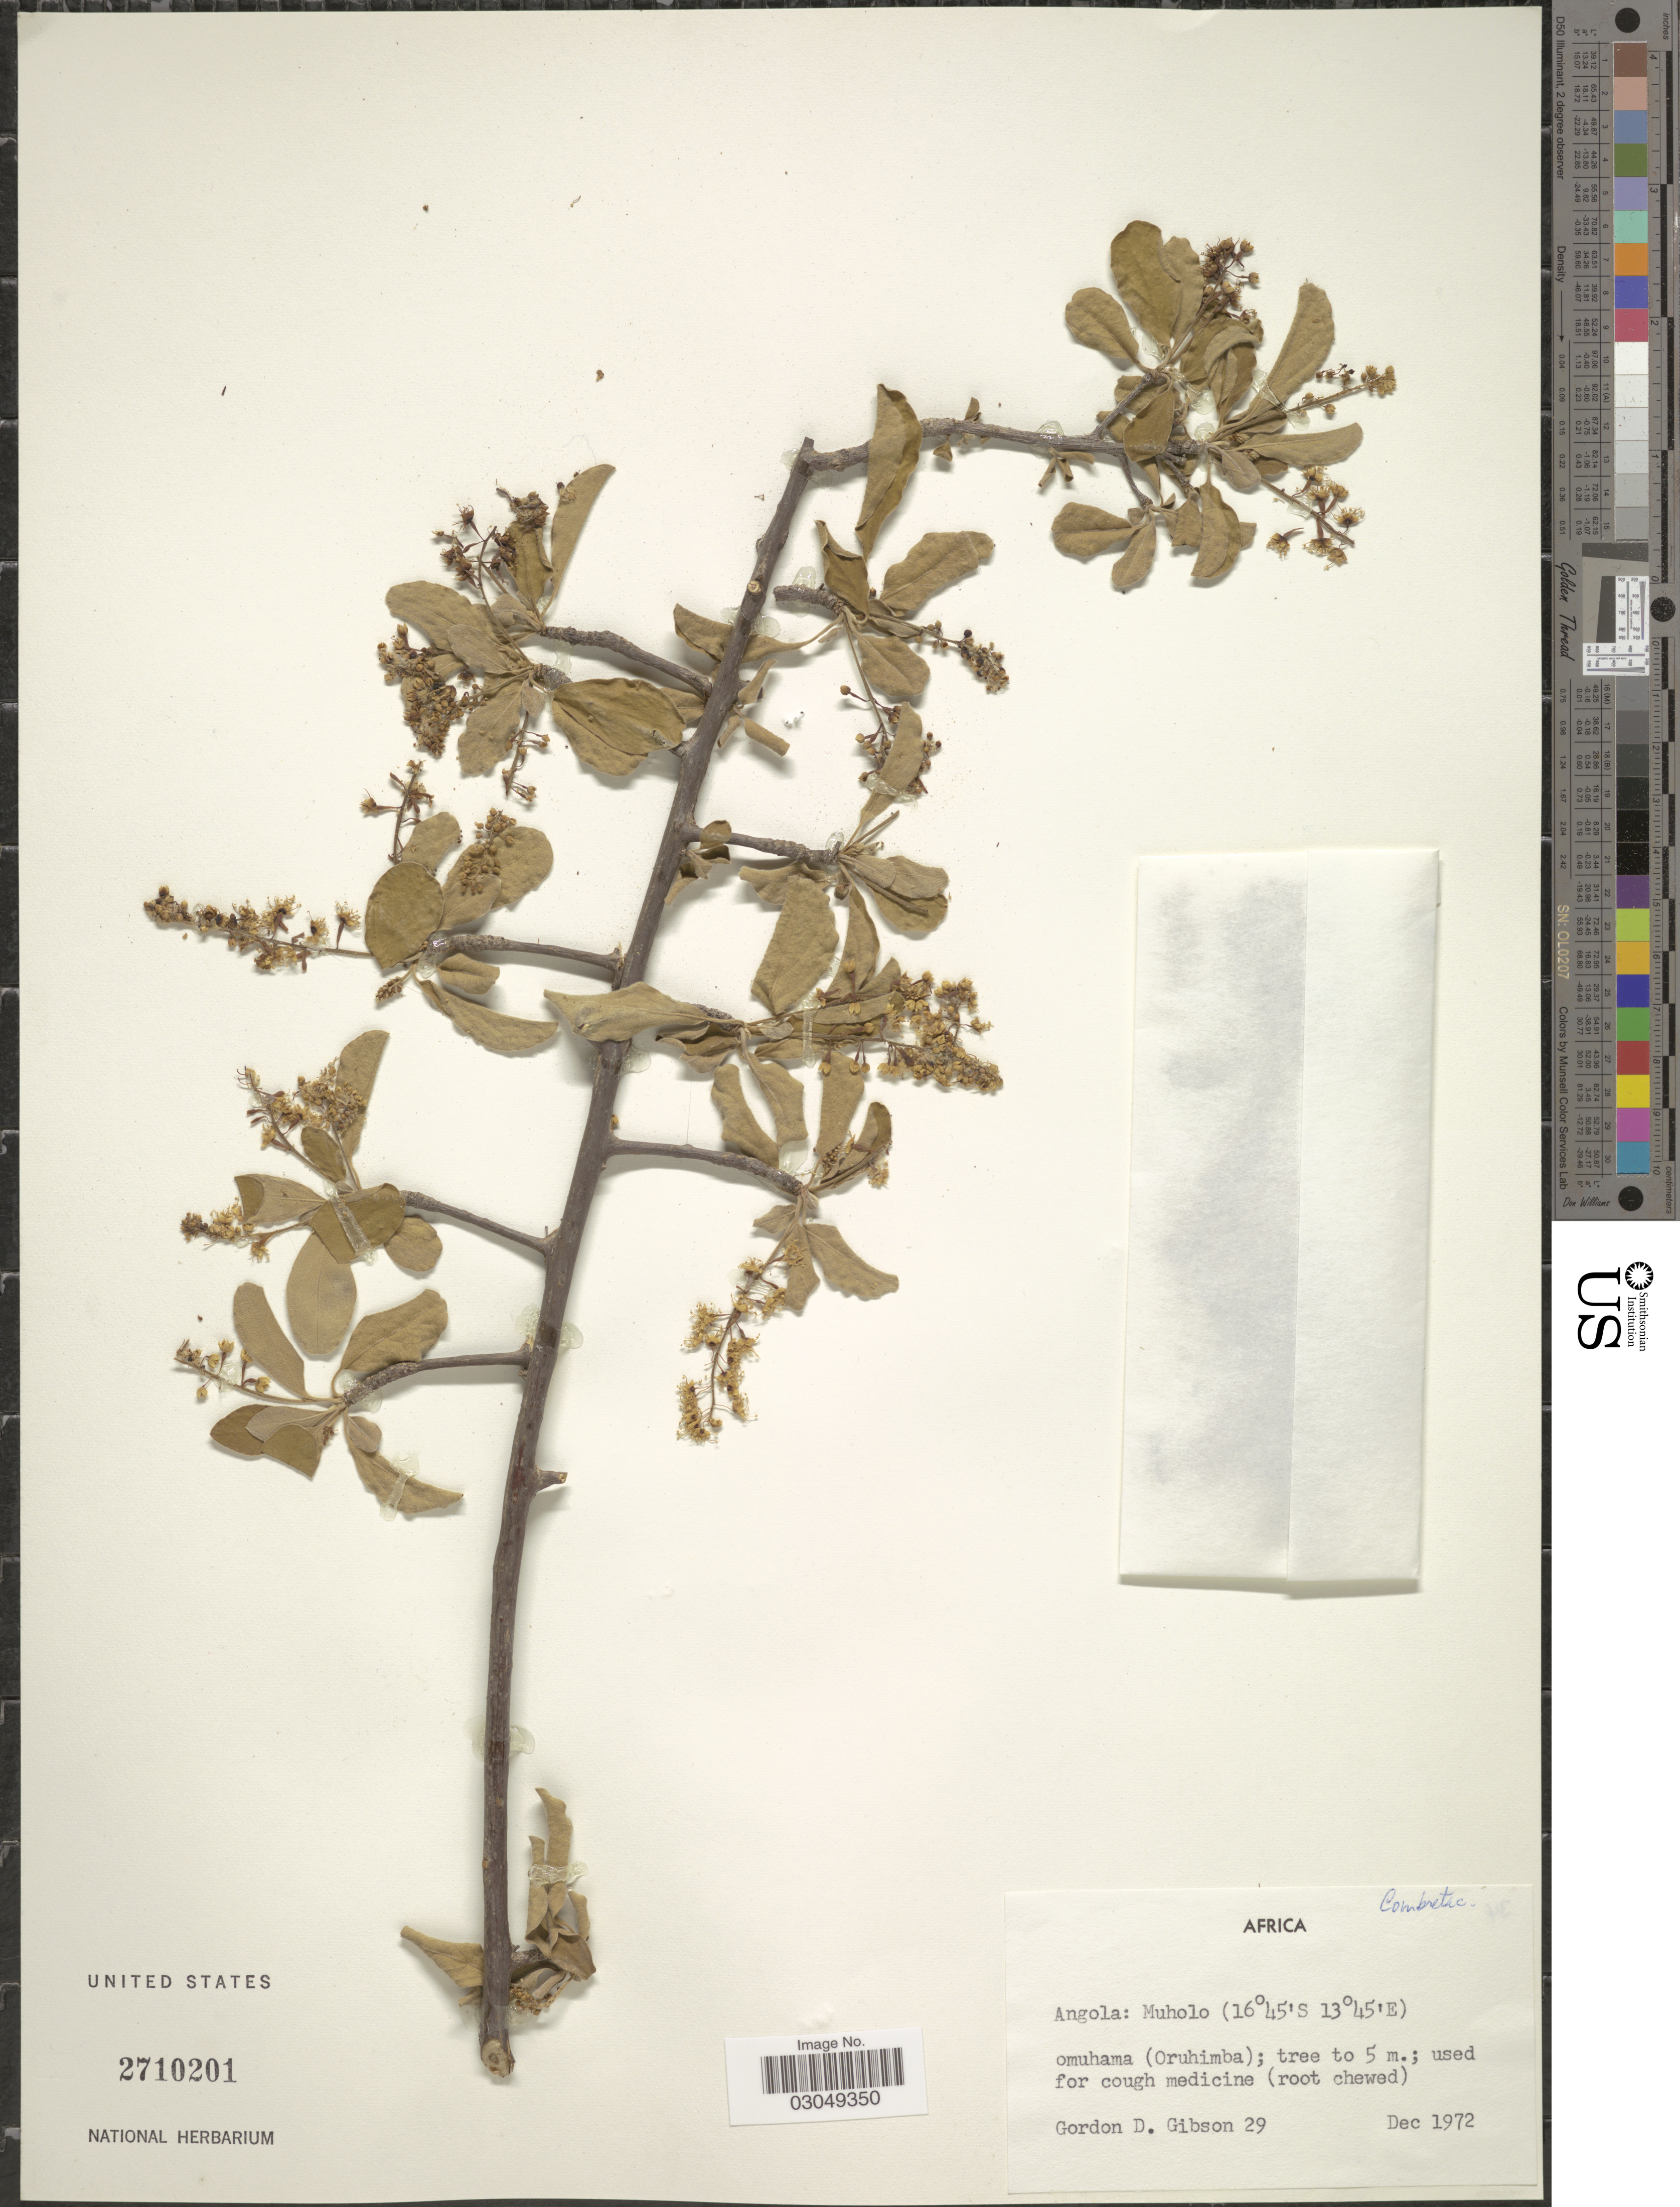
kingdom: Plantae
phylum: Tracheophyta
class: Magnoliopsida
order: Myrtales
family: Combretaceae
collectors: G. D. Gibson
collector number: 29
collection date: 1972-12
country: Angola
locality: Muholo.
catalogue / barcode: US 2710201